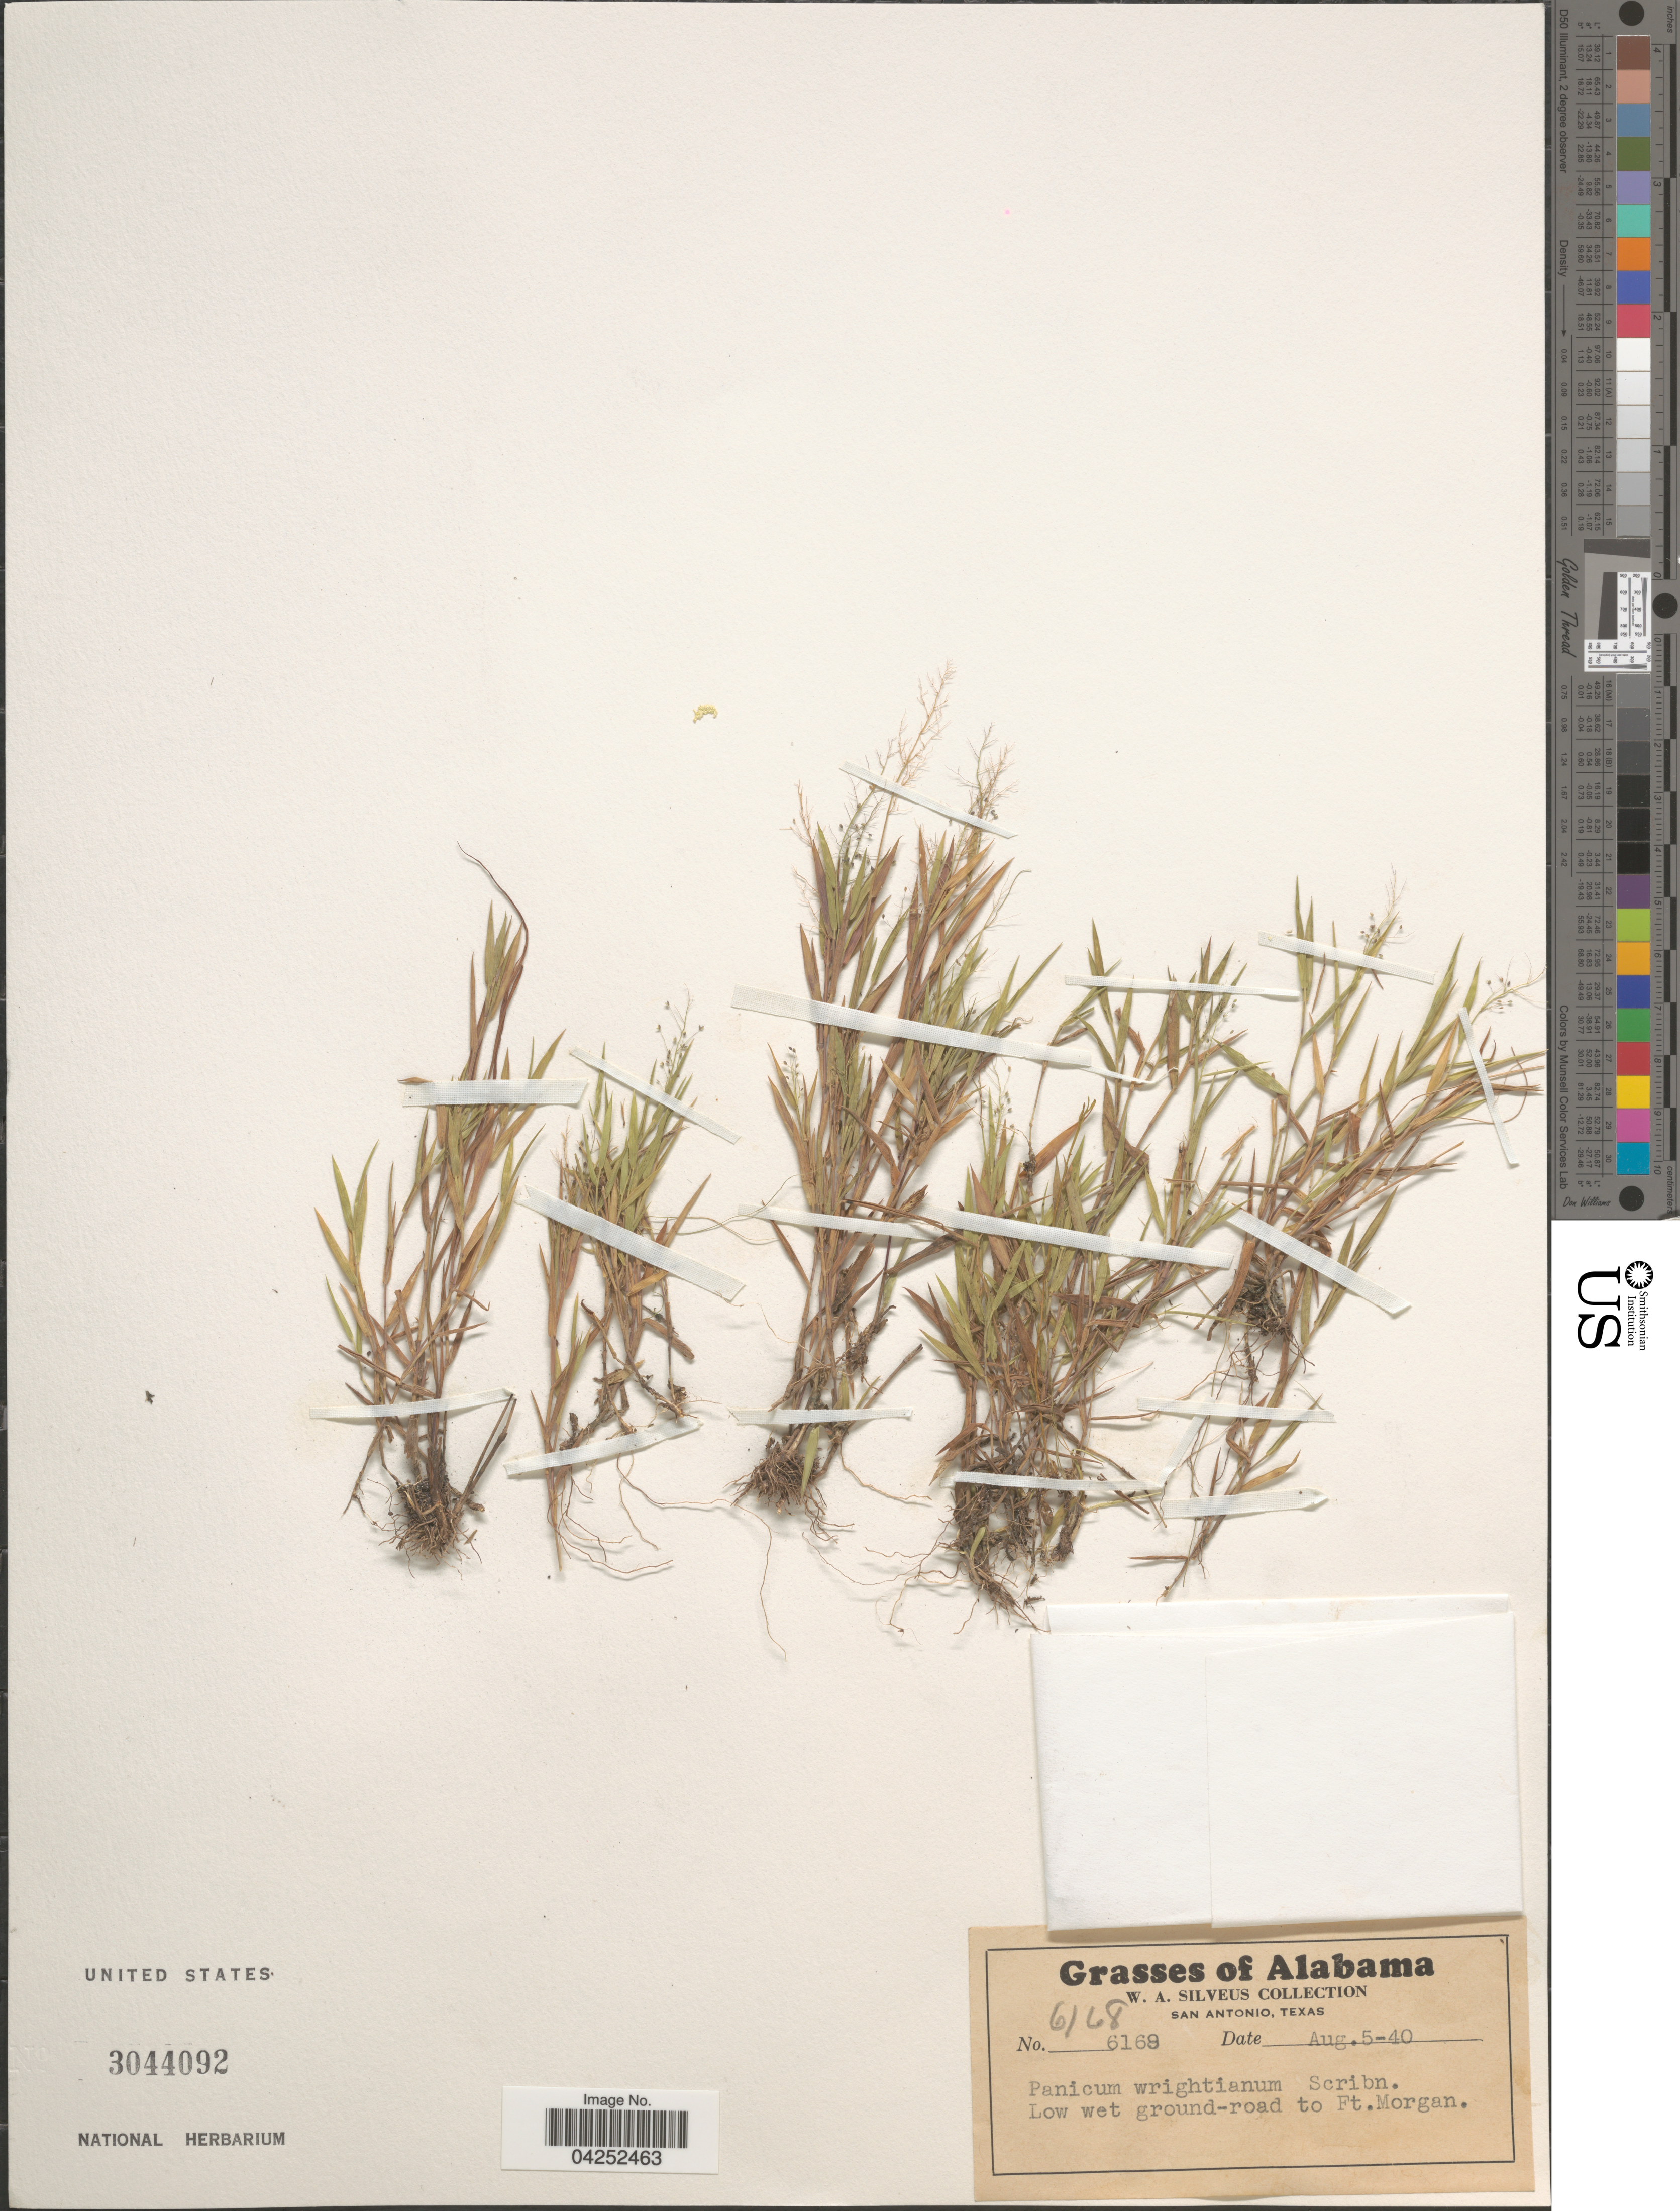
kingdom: Plantae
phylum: Tracheophyta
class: Liliopsida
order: Poales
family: Poaceae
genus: Dichanthelium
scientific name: Dichanthelium bicknellii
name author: (Nash) LeBlond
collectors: W. Silveus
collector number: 6168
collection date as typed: Transcribed d/m/y: 5/8/40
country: United States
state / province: Alabama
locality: Low wet ground-road to Ft.Morgan.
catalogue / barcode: US 3044092